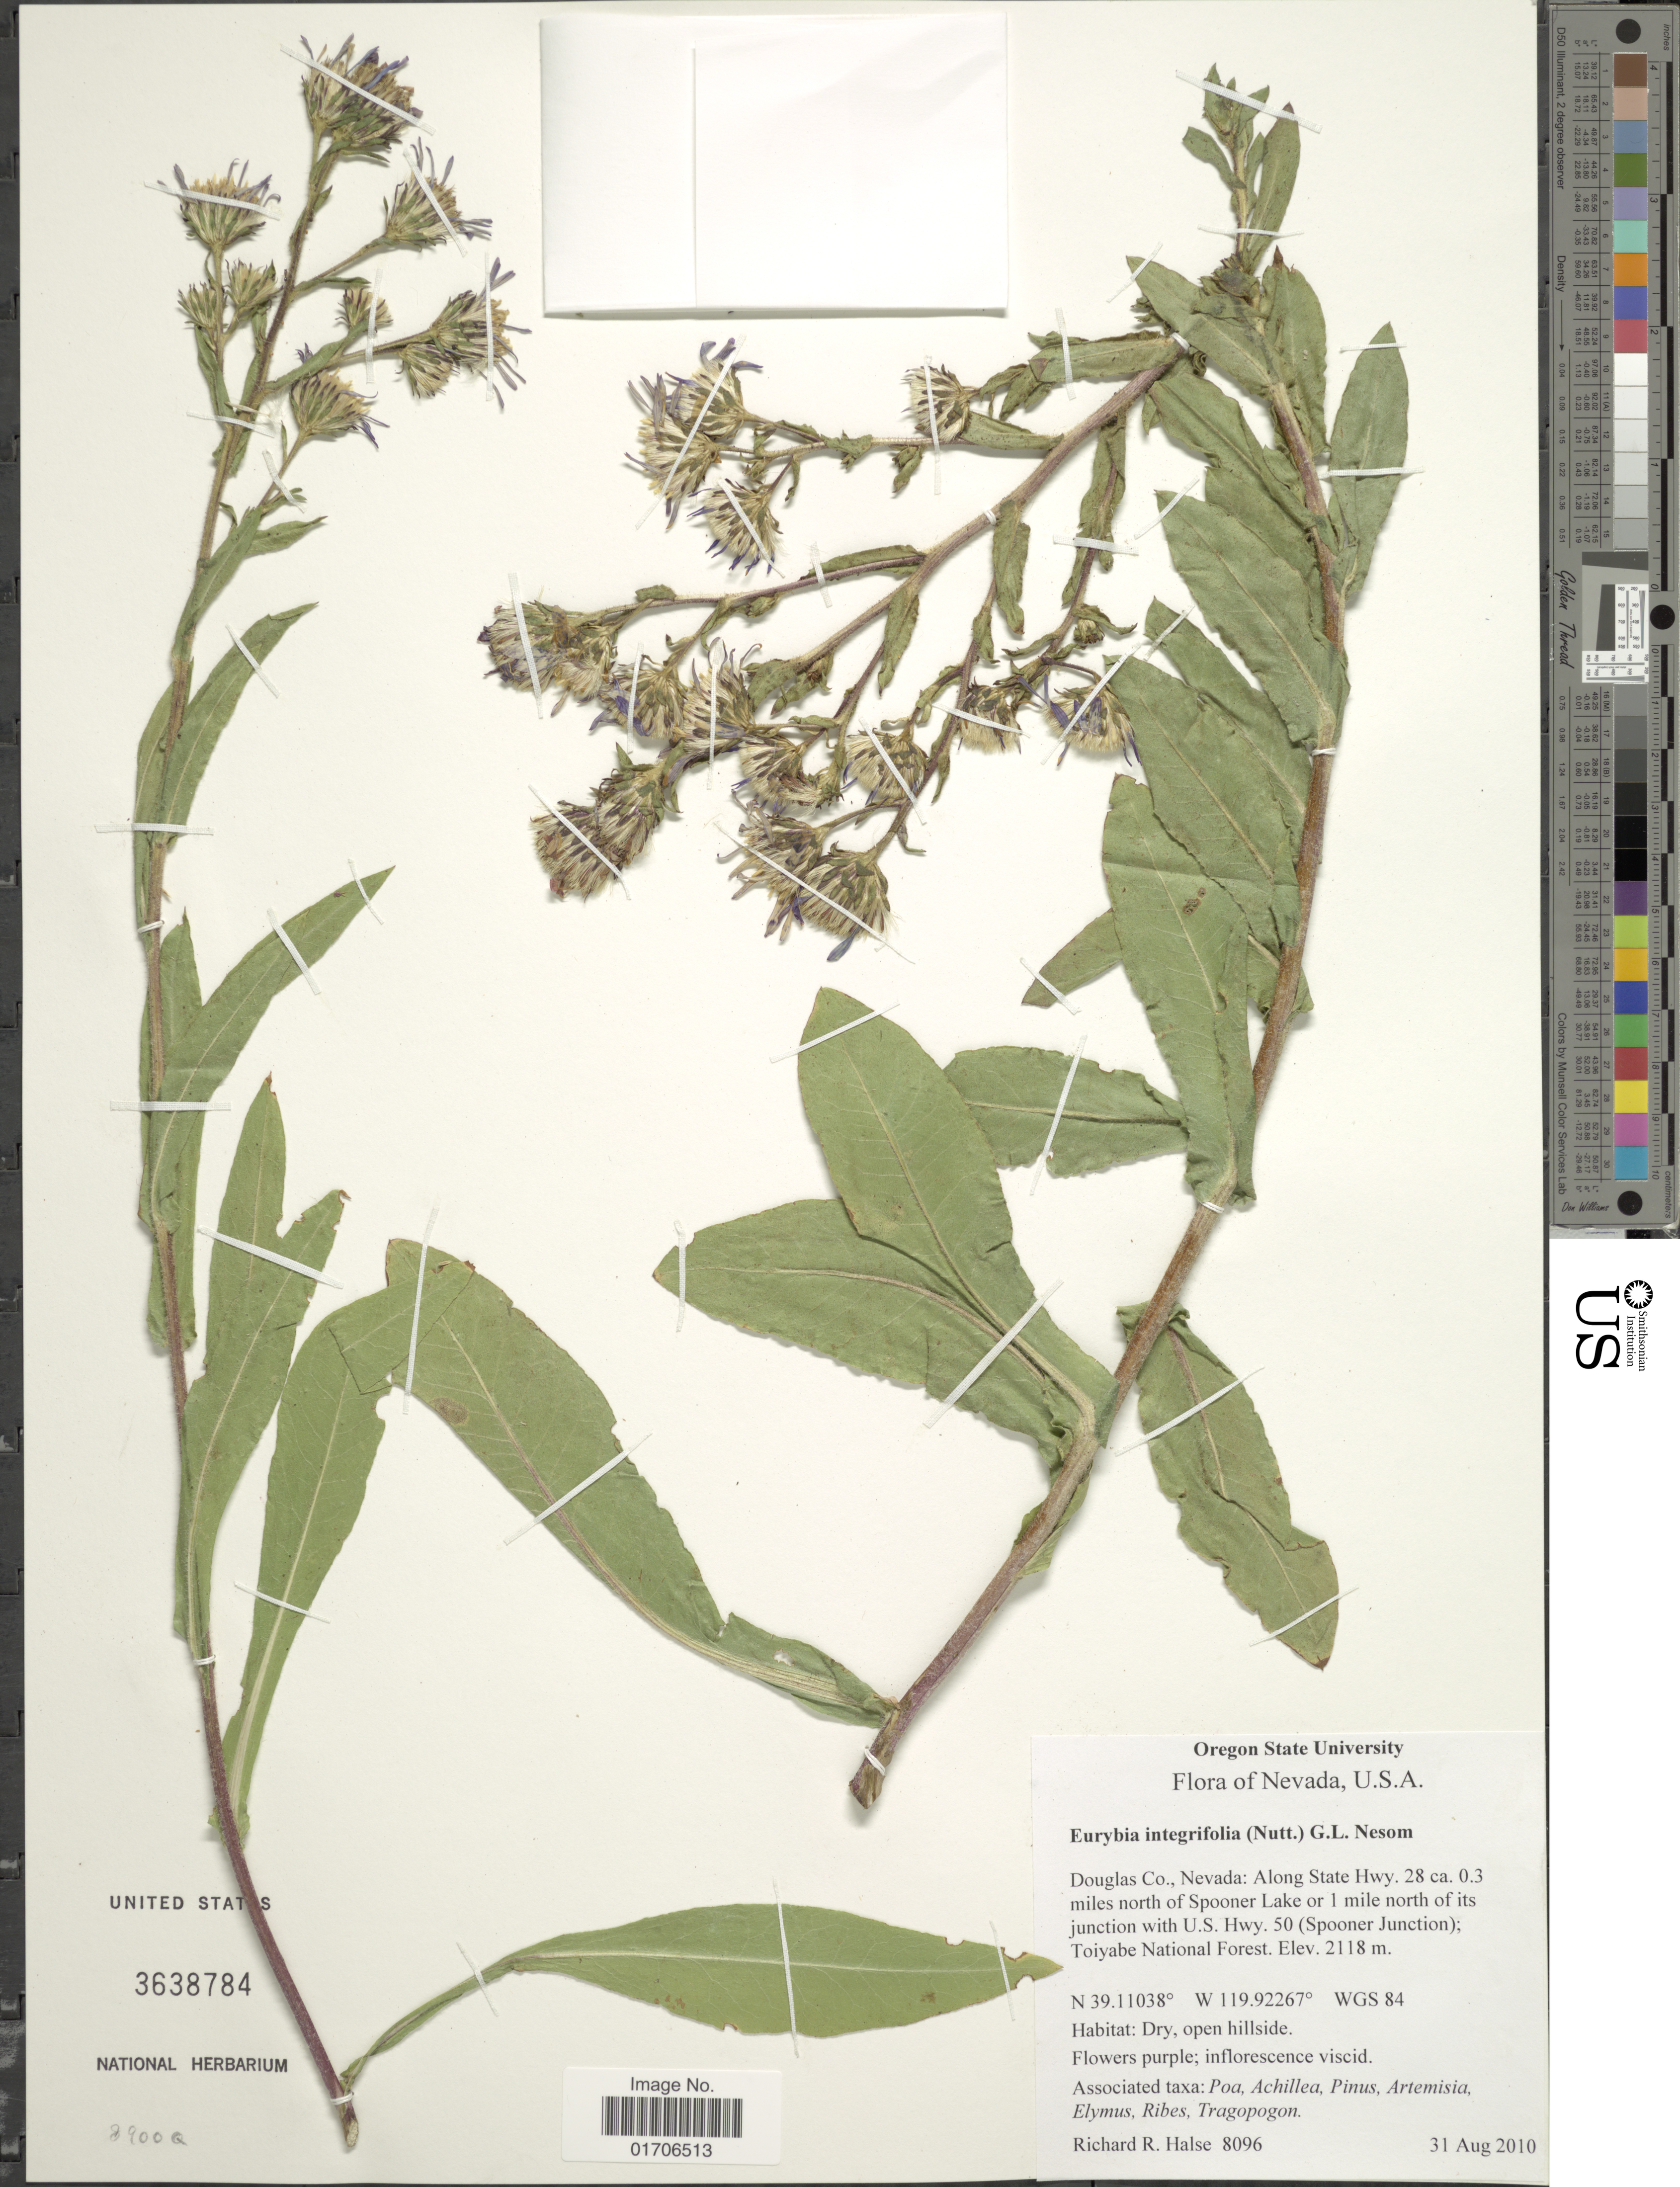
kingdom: Plantae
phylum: Tracheophyta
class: Magnoliopsida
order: Asterales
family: Asteraceae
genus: Eurybia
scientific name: Eurybia integrifolia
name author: (Nutt.) G.L. Nesom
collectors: R. Halse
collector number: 8096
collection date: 2010-08-31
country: United States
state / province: Nevada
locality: Nevada, U.S.A. Douglas Co., Nevada: Along State Hwy. 28 ca. 0.3 miles north of Spooner Lake or 1 mile north of its junction with U.S. Hwy. 50 (Spooner Junction).; Toiyabe National Forest.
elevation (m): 2118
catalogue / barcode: US 3638784